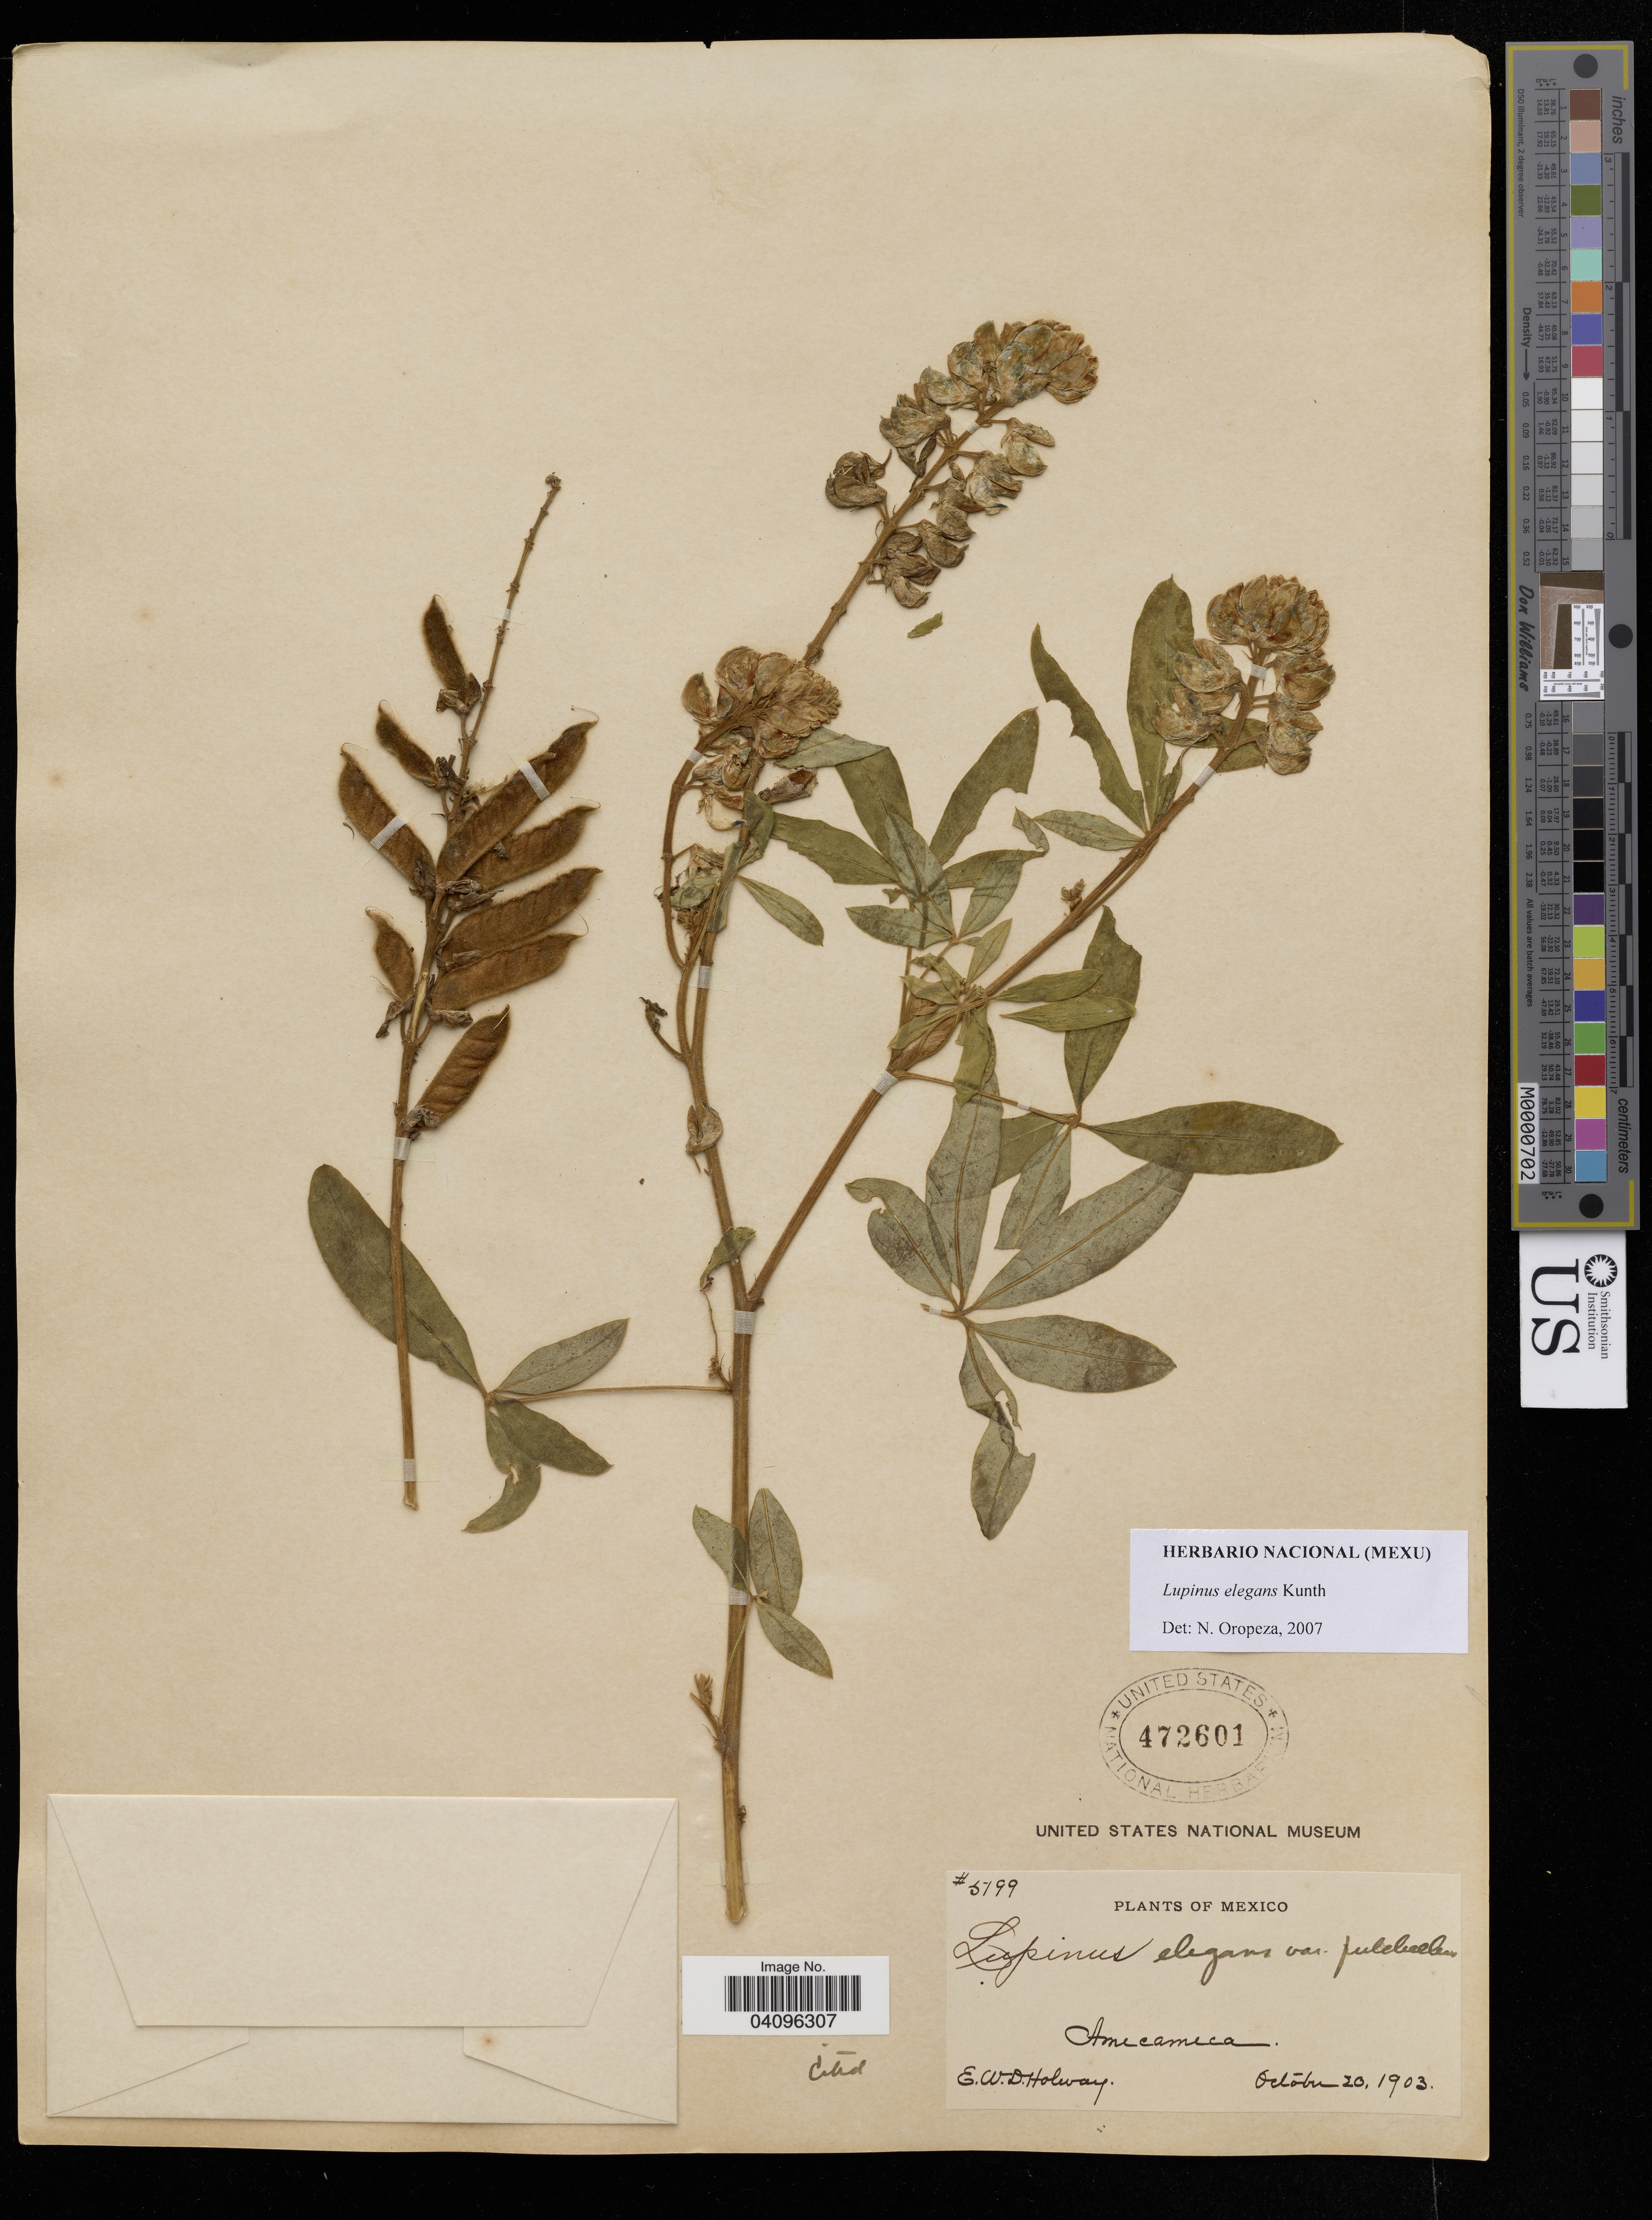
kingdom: Plantae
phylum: Tracheophyta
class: Magnoliopsida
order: Fabales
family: Fabaceae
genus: Lupinus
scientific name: Lupinus elegans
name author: Kunth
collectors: E. Holway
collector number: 5799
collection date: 1903-10-20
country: Mexico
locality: Amecameca.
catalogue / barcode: US 472601